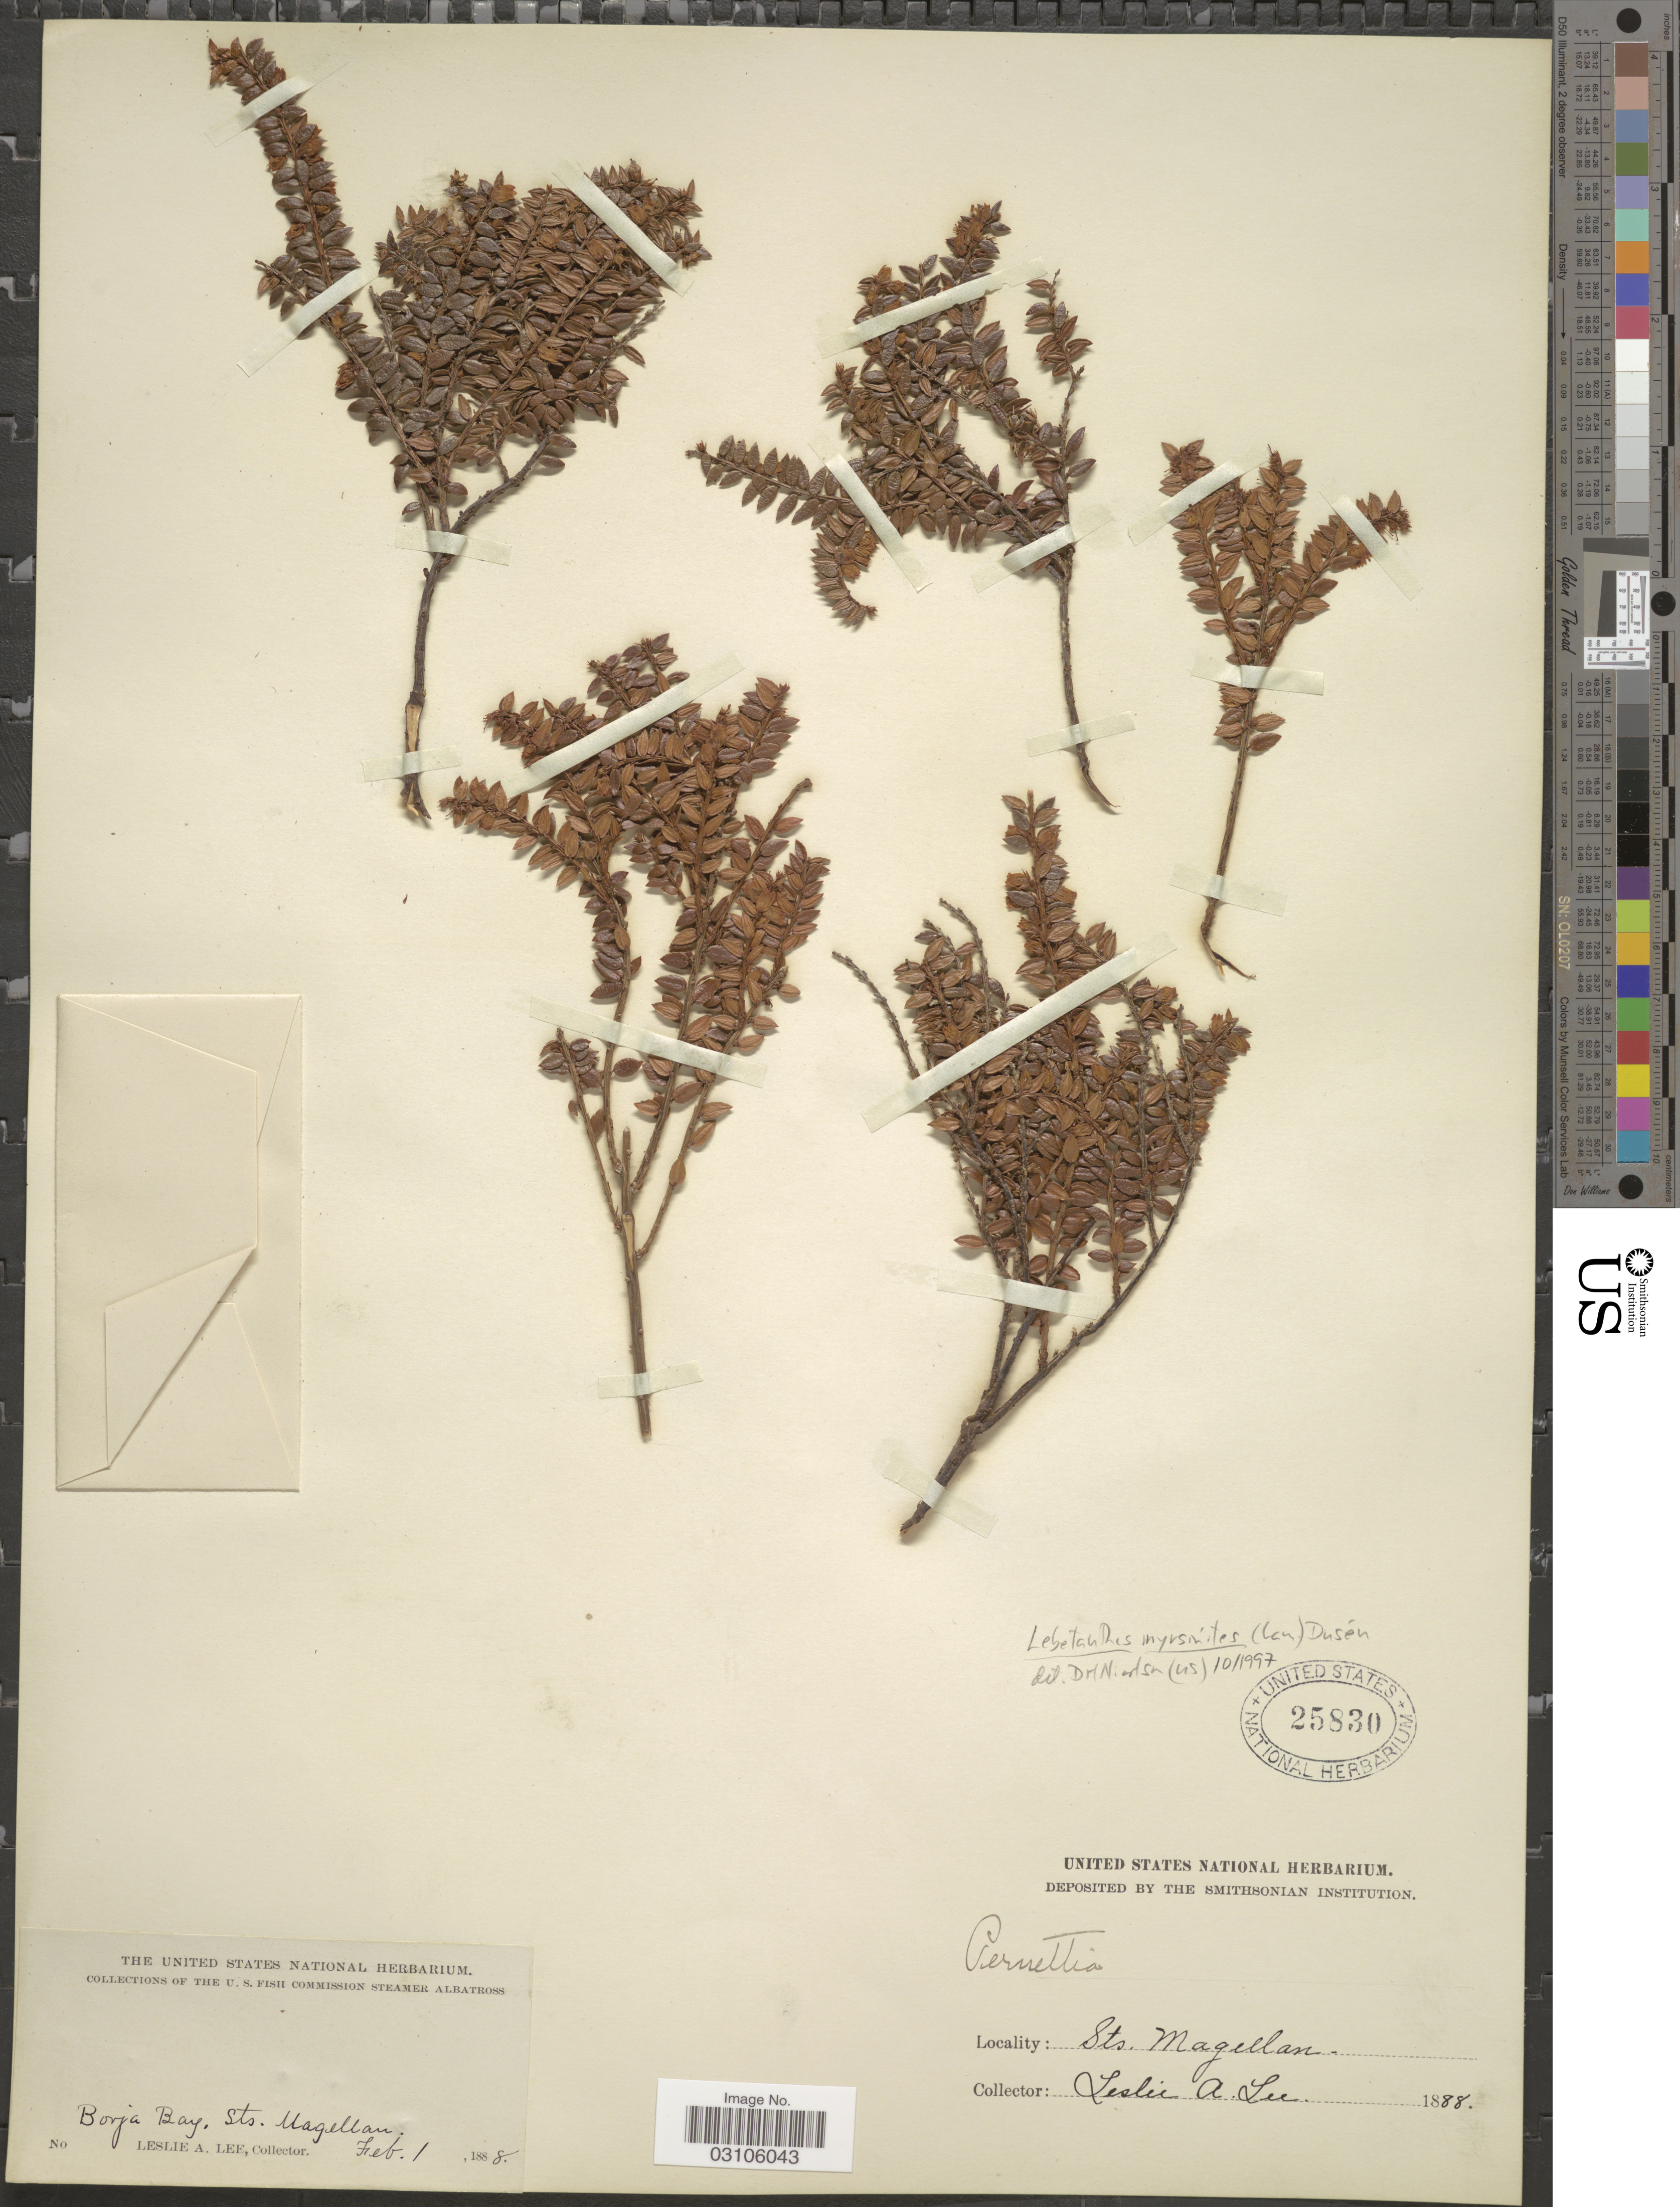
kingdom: Plantae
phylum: Tracheophyta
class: Magnoliopsida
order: Ericales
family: Ericaceae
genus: Lebetanthus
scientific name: Lebetanthus myrsinites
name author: (Lam.) Dusén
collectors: L. Lee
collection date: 1888-02-01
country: Chile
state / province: Magallanes y de la Antártica Chilena (XII)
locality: Borja Bay, Sts. Magellan.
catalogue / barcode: US 25830